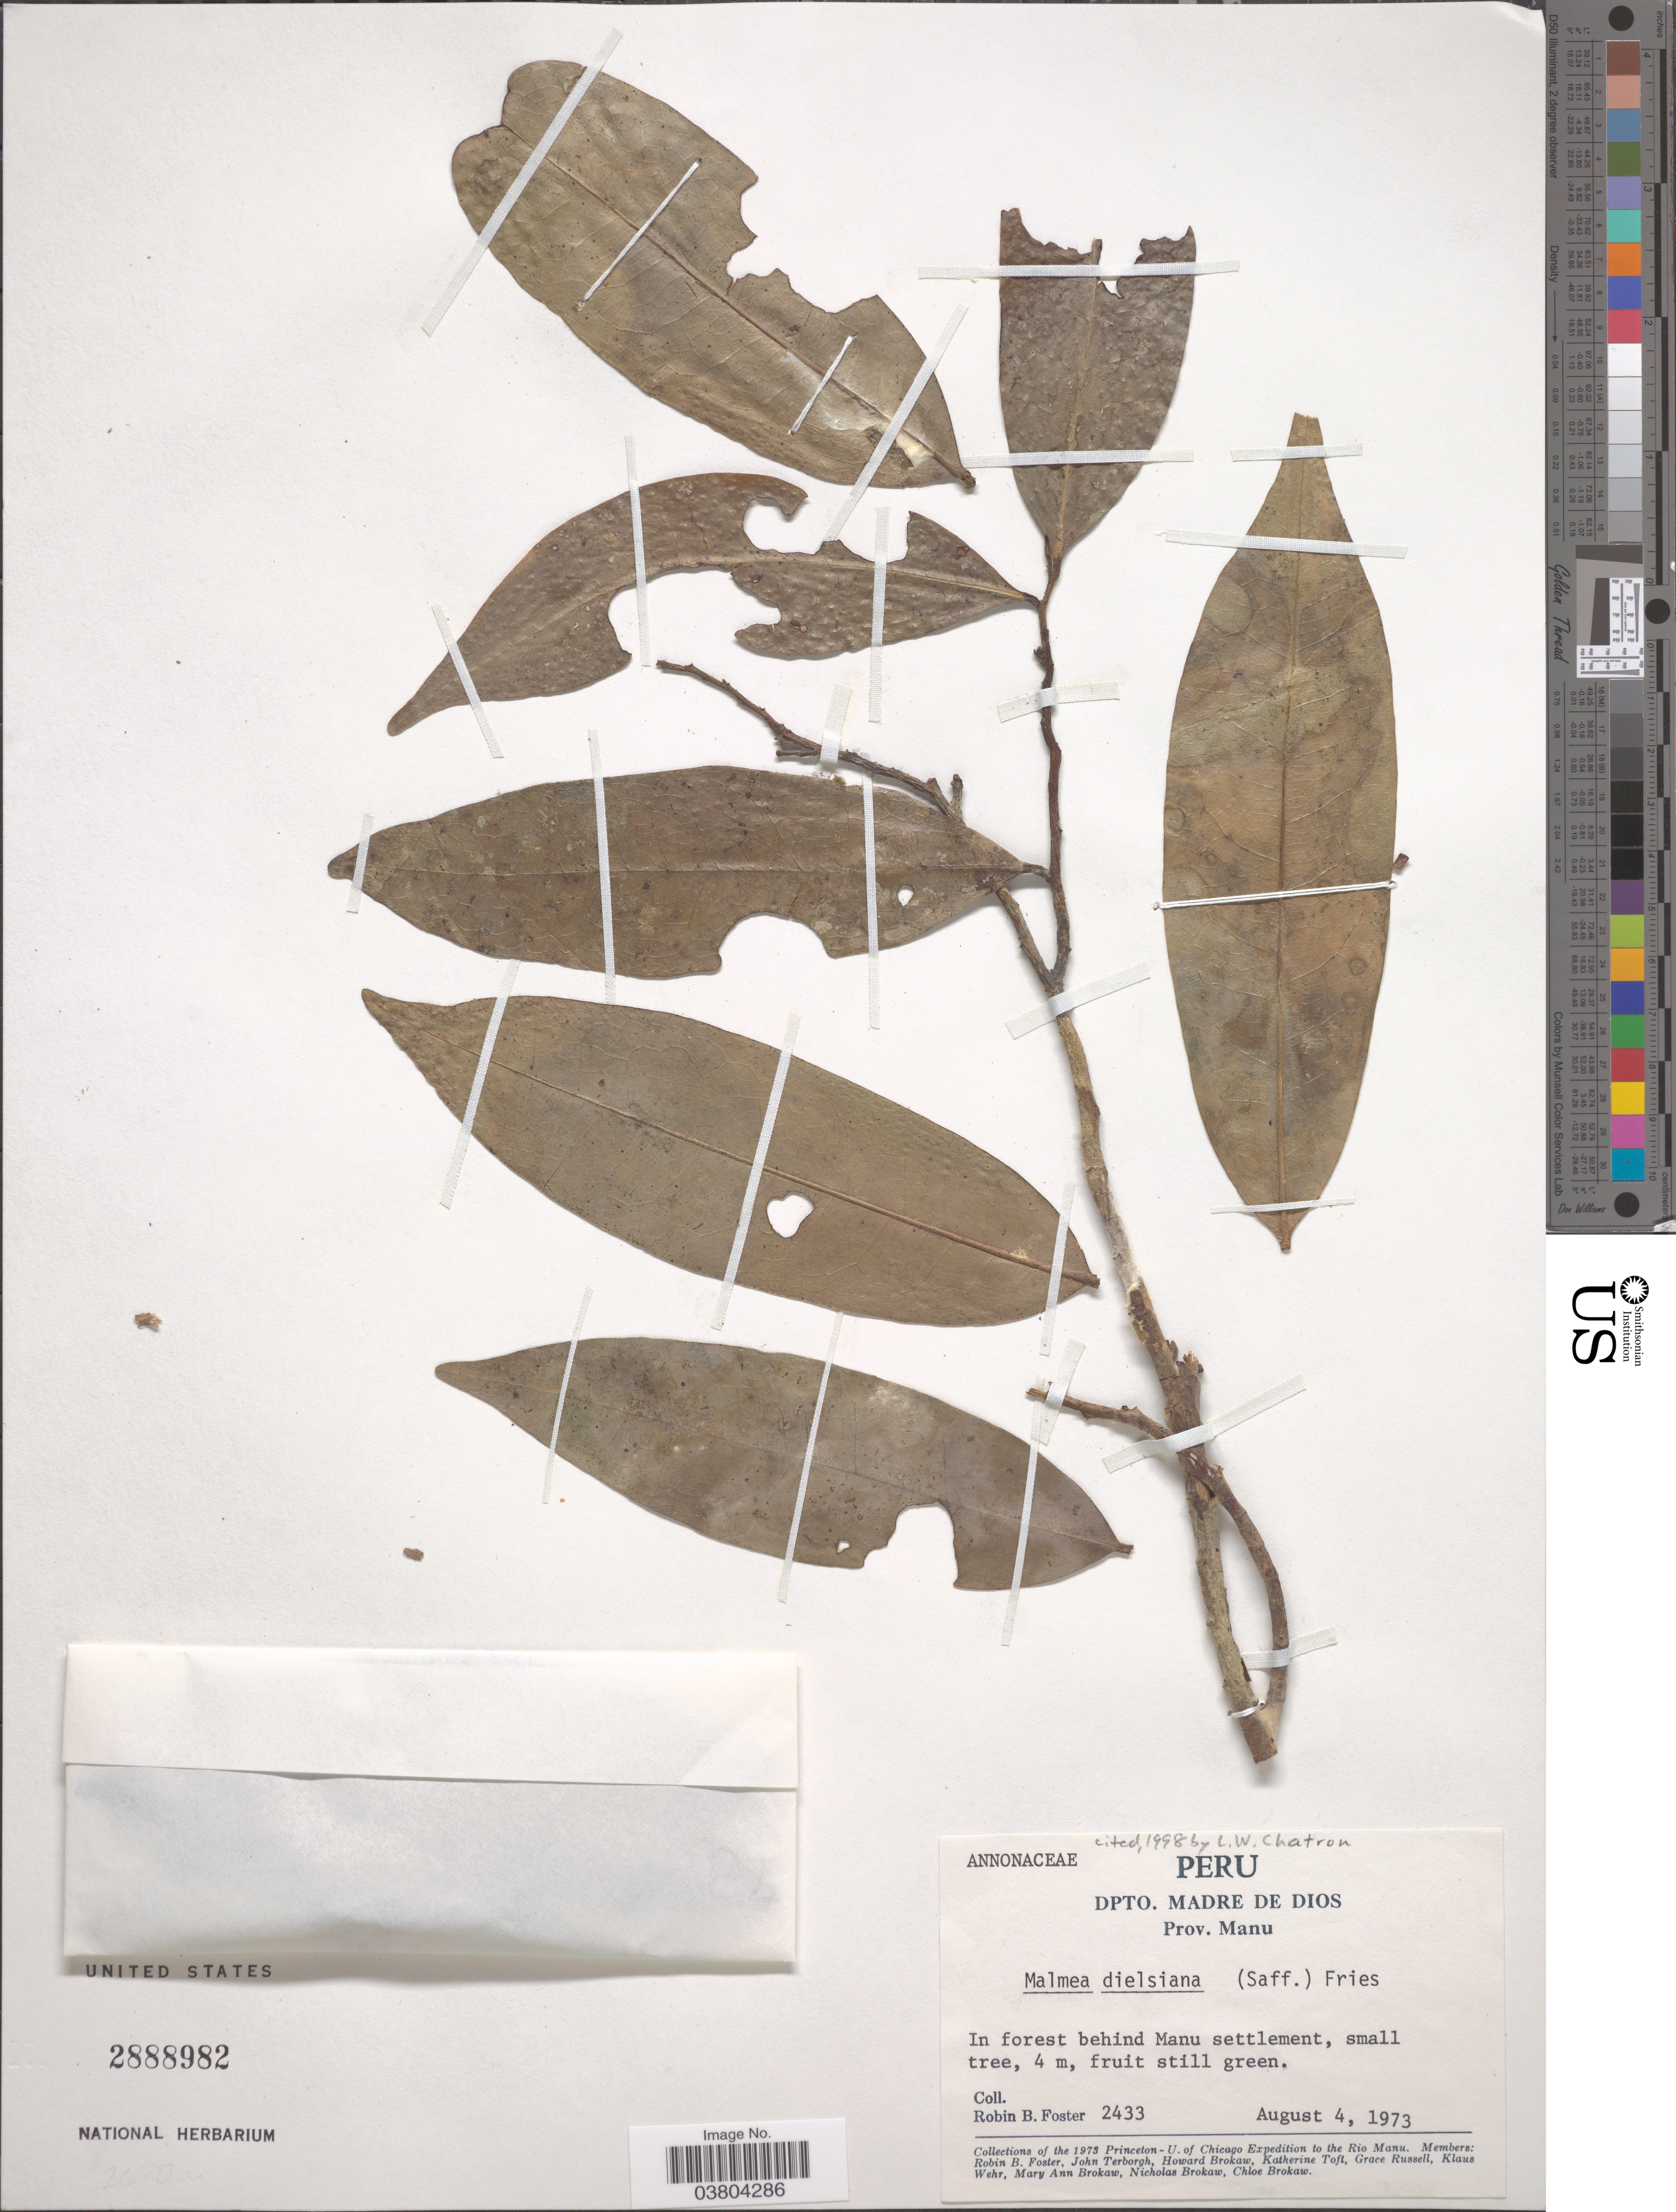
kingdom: Plantae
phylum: Tracheophyta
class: Magnoliopsida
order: Magnoliales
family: Annonaceae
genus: Malmea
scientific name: Malmea dielsiana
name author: (Saff. ex Diels) R.E. Fr.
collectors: R. B. Foster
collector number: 2433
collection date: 1973-08-04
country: Peru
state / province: Madre de Dios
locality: Dpto. Madre de Dios. Prov. Manu. In forest behind Manu settlement.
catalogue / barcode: US 2888982